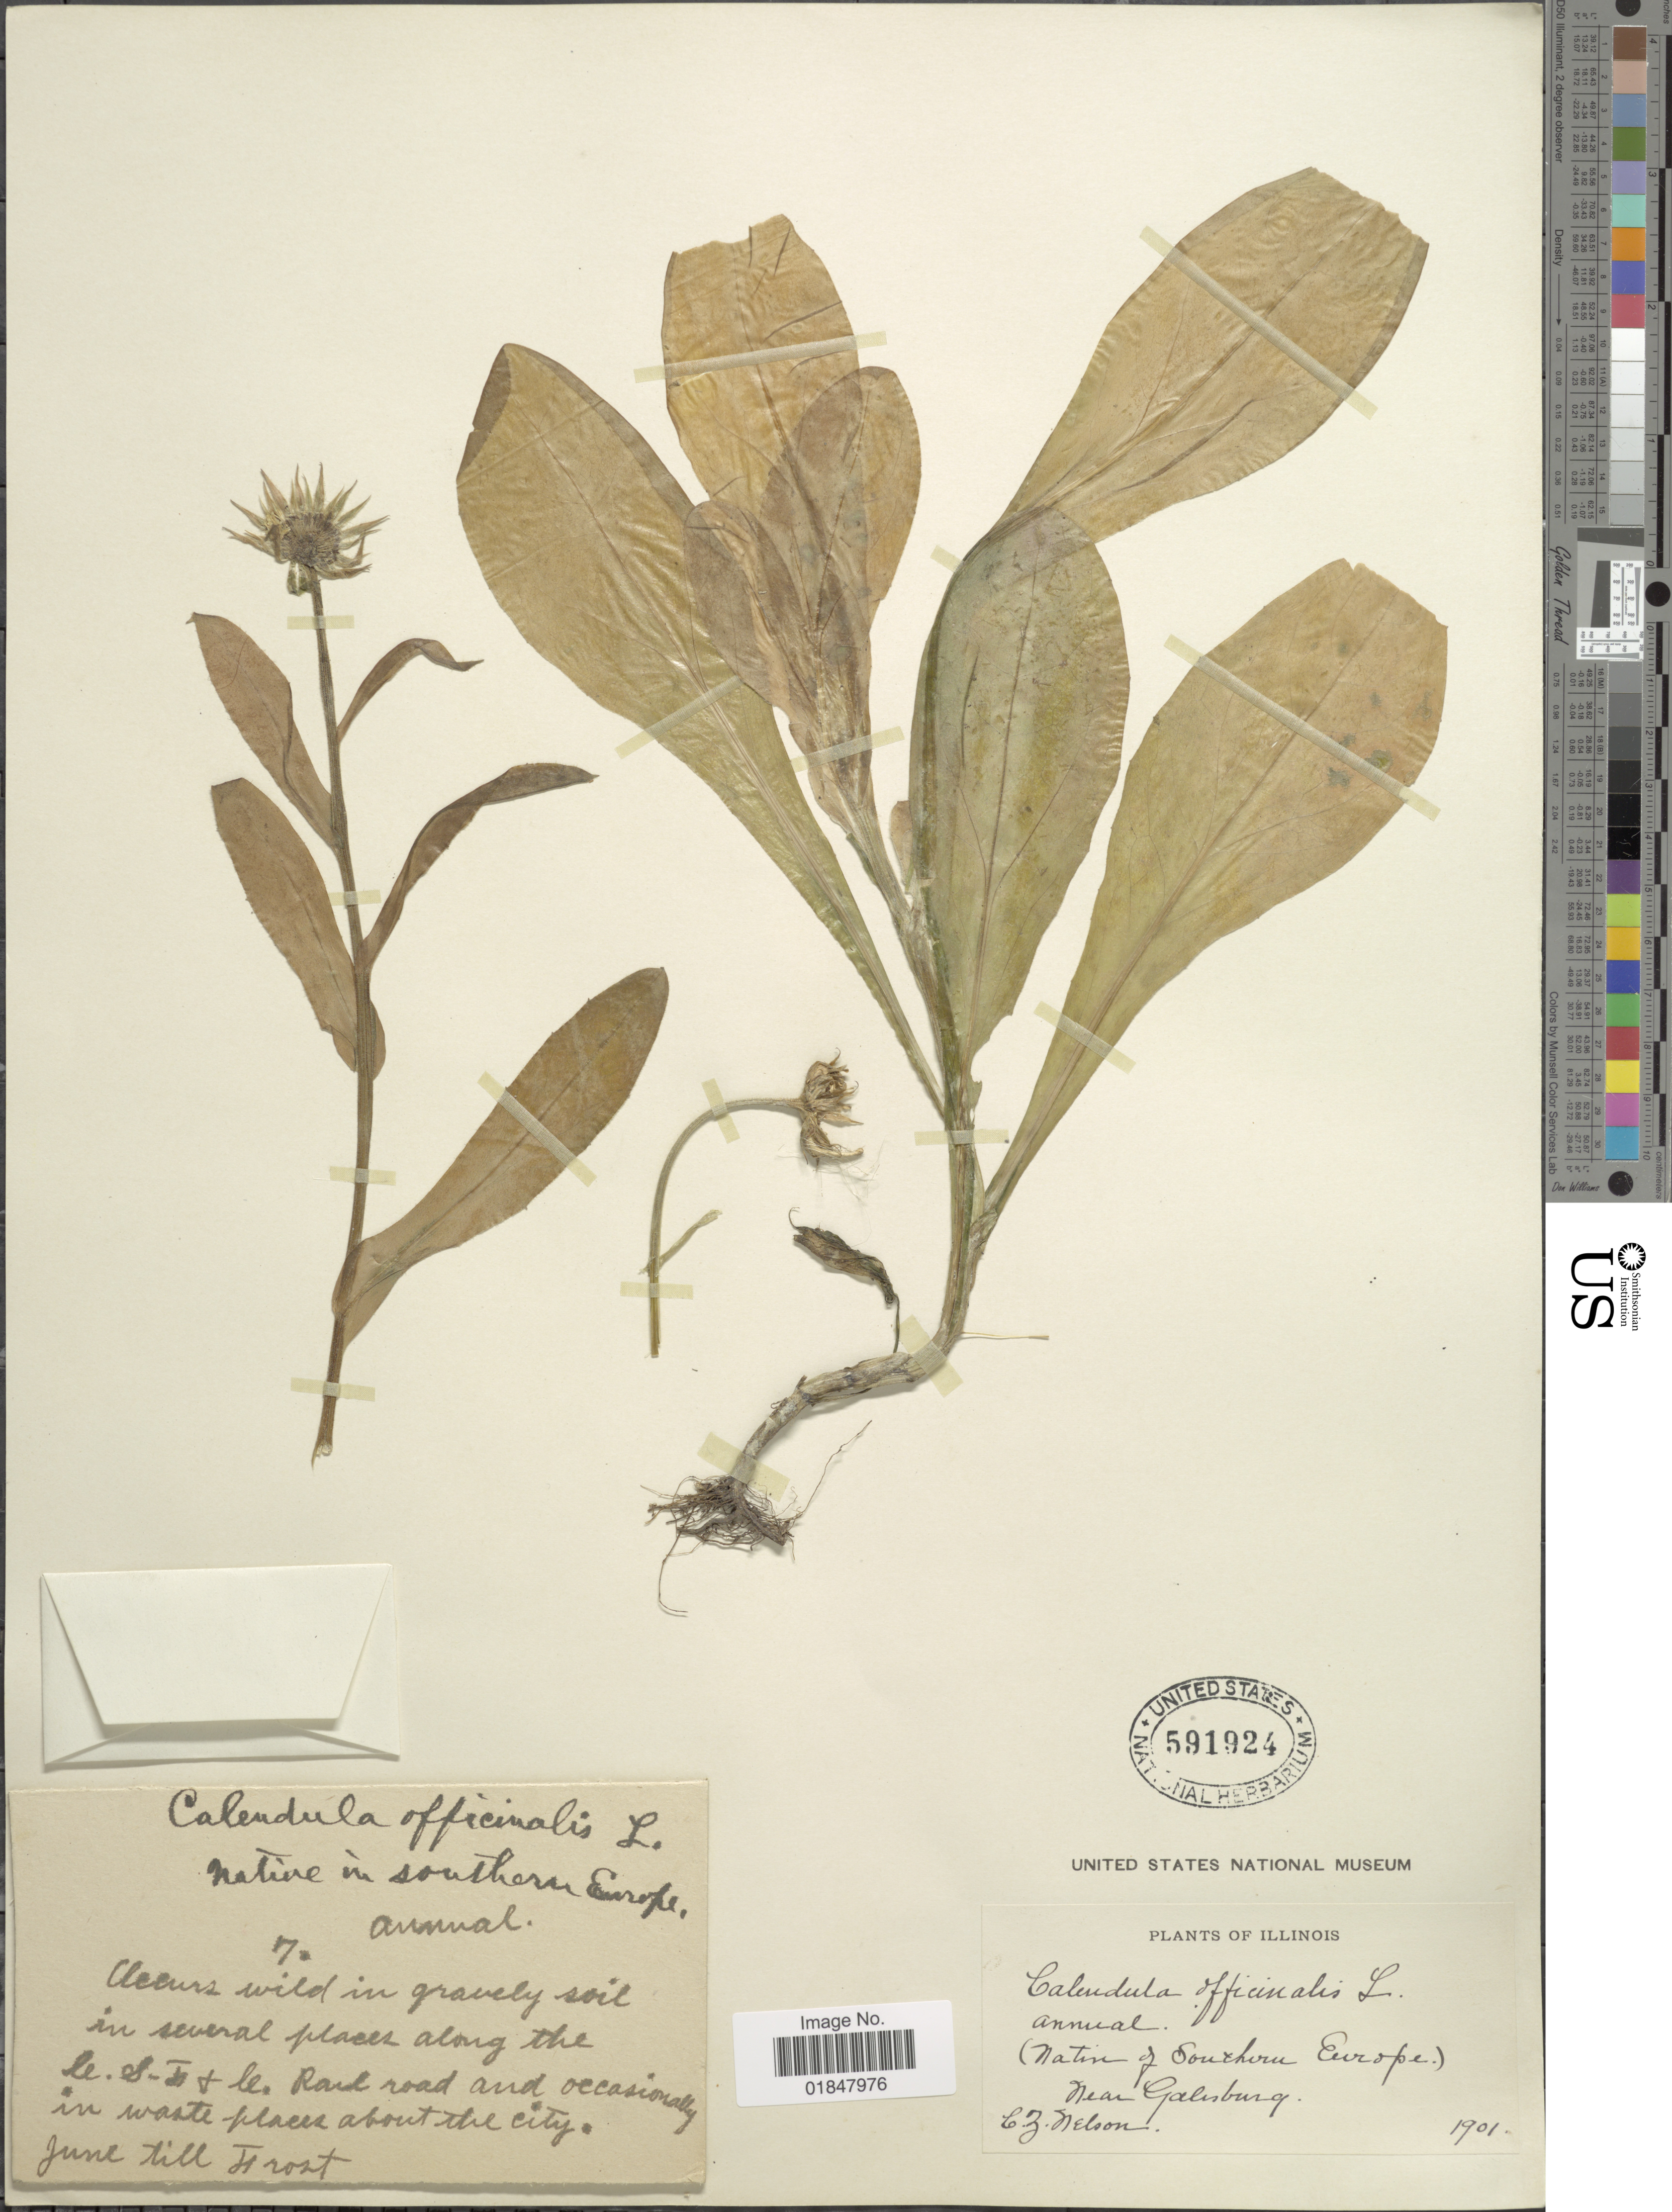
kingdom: Plantae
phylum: Tracheophyta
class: Magnoliopsida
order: Asterales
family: Asteraceae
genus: Calendula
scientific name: Calendula officinalis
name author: L.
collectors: C. Nelson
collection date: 1901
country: United States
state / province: Illinois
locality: Near Galesburg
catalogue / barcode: US 591924